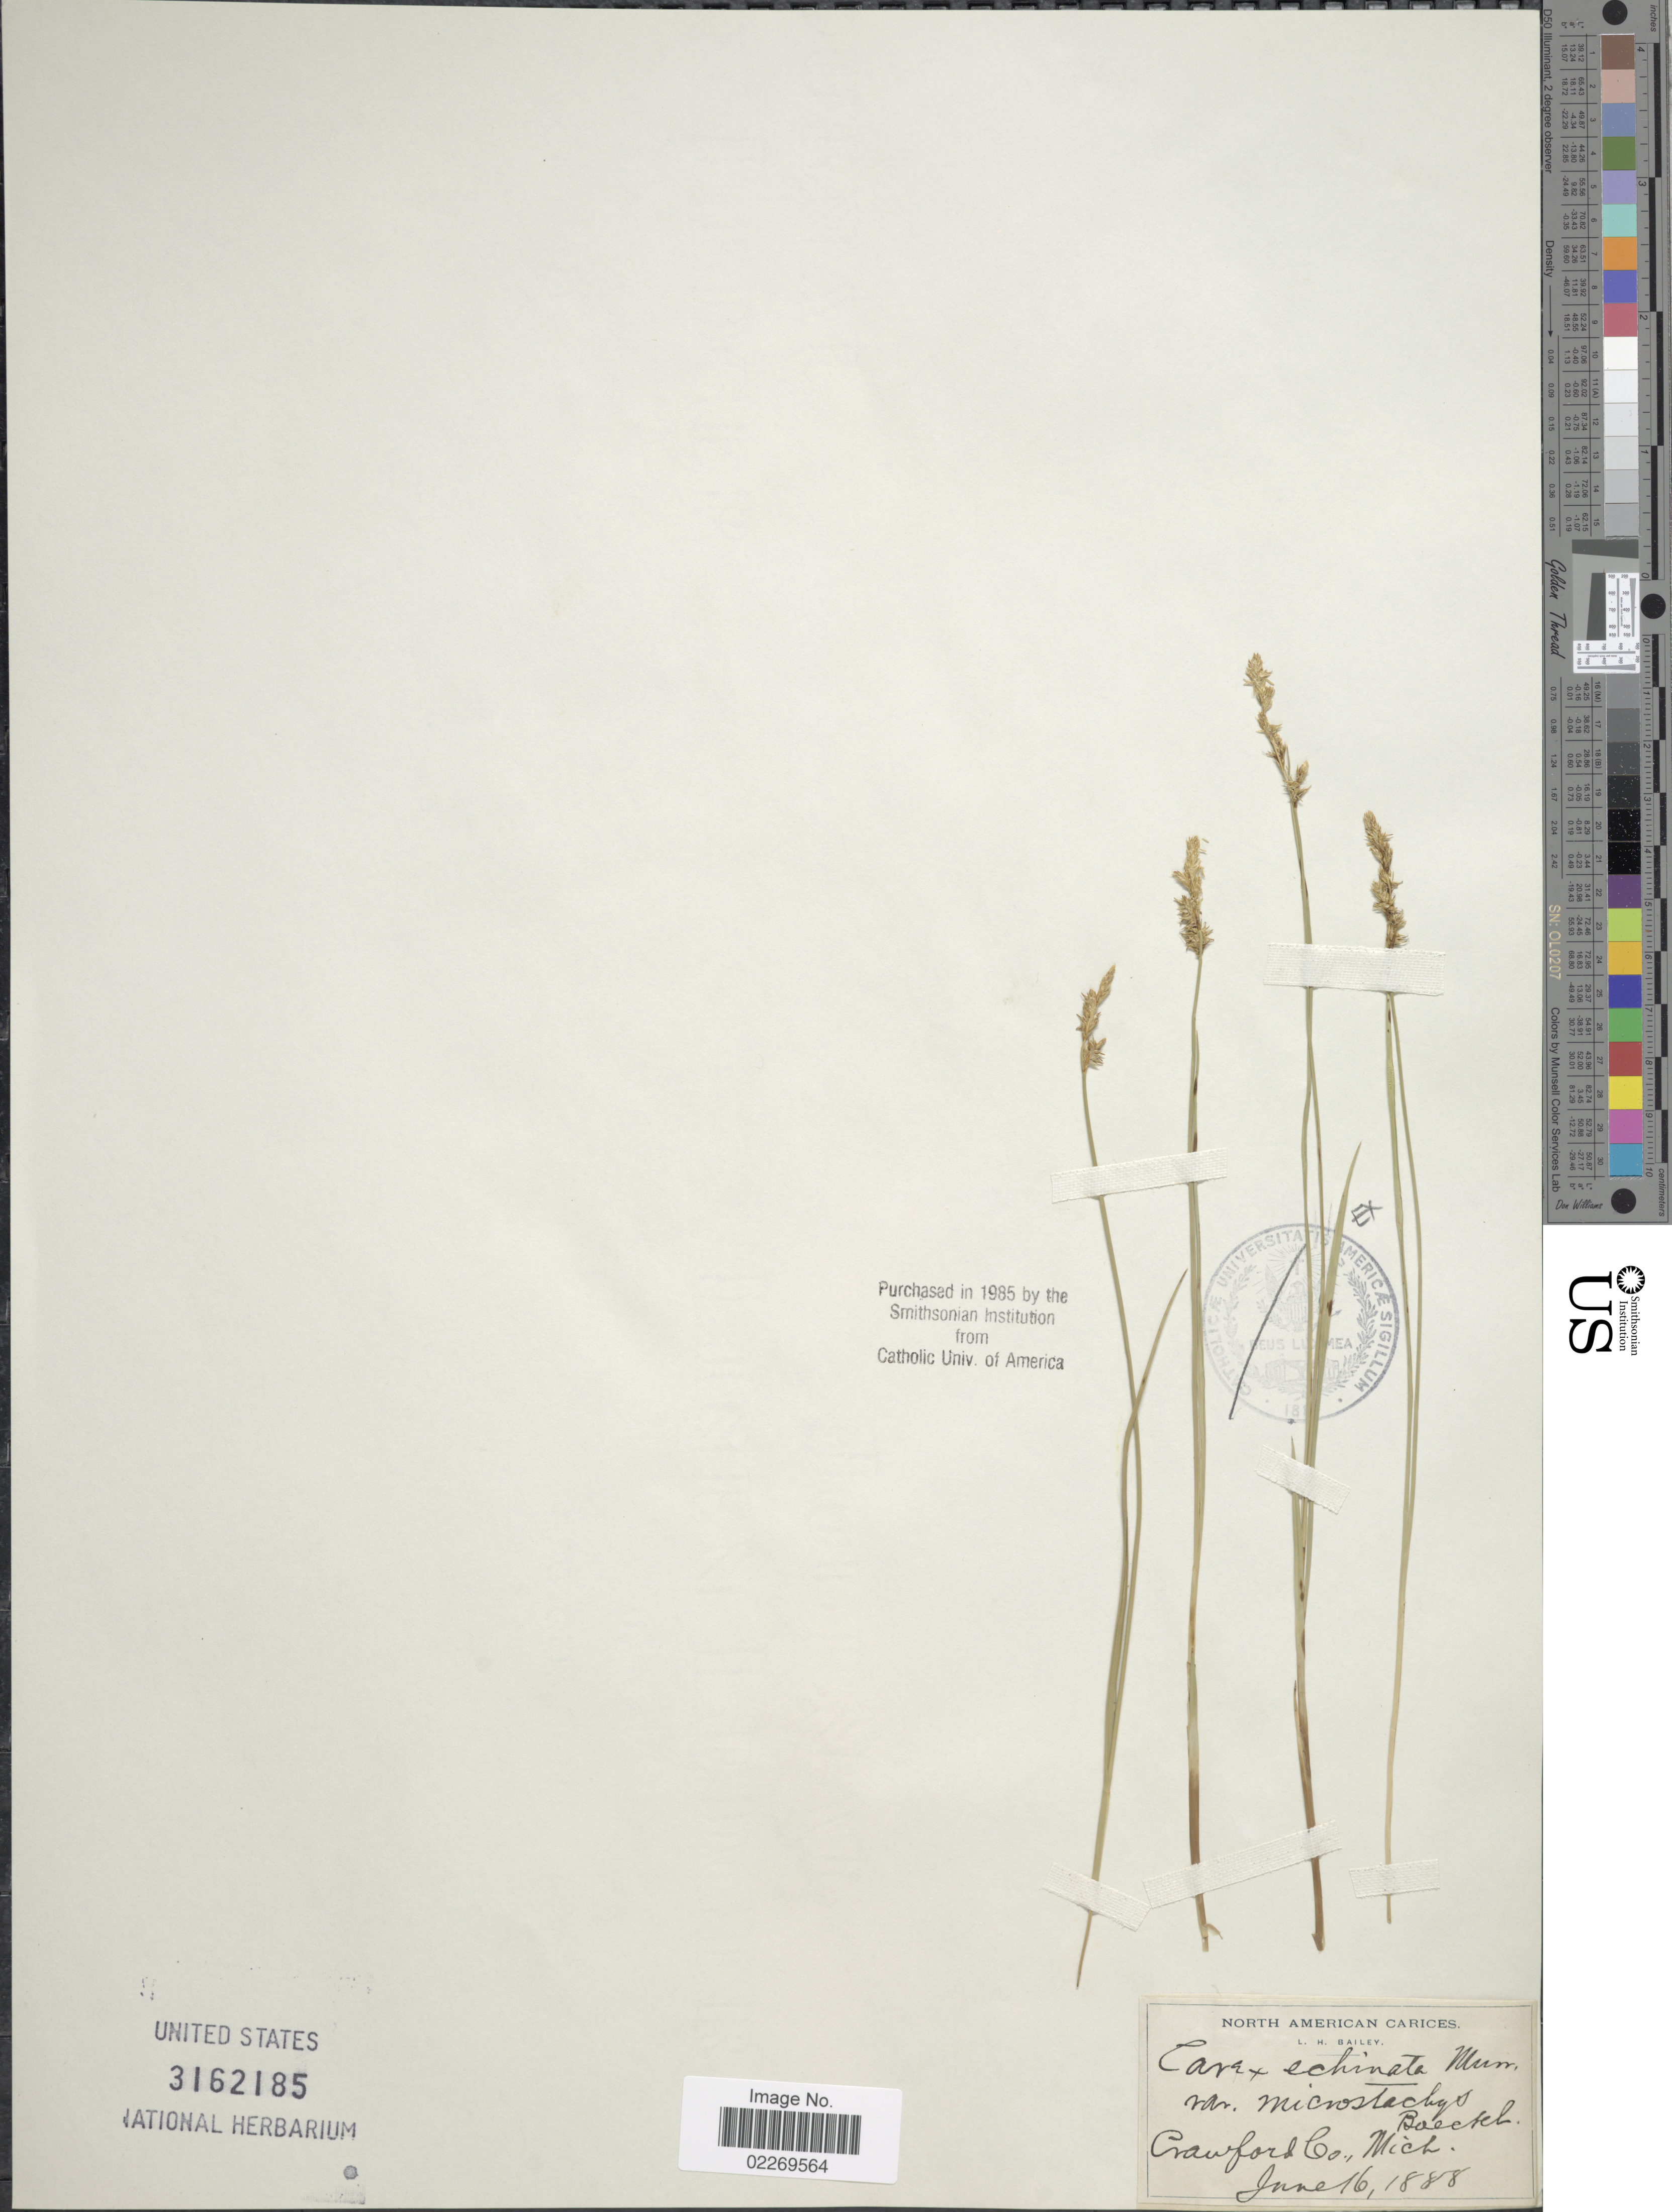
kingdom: Plantae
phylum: Tracheophyta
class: Liliopsida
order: Poales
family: Cyperaceae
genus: Carex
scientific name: Carex echinata subsp. echinata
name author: Murray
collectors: L. H. Bailey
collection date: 1888-06-16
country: Mexico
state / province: Michoacán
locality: Crawford Co.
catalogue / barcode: US 3162185